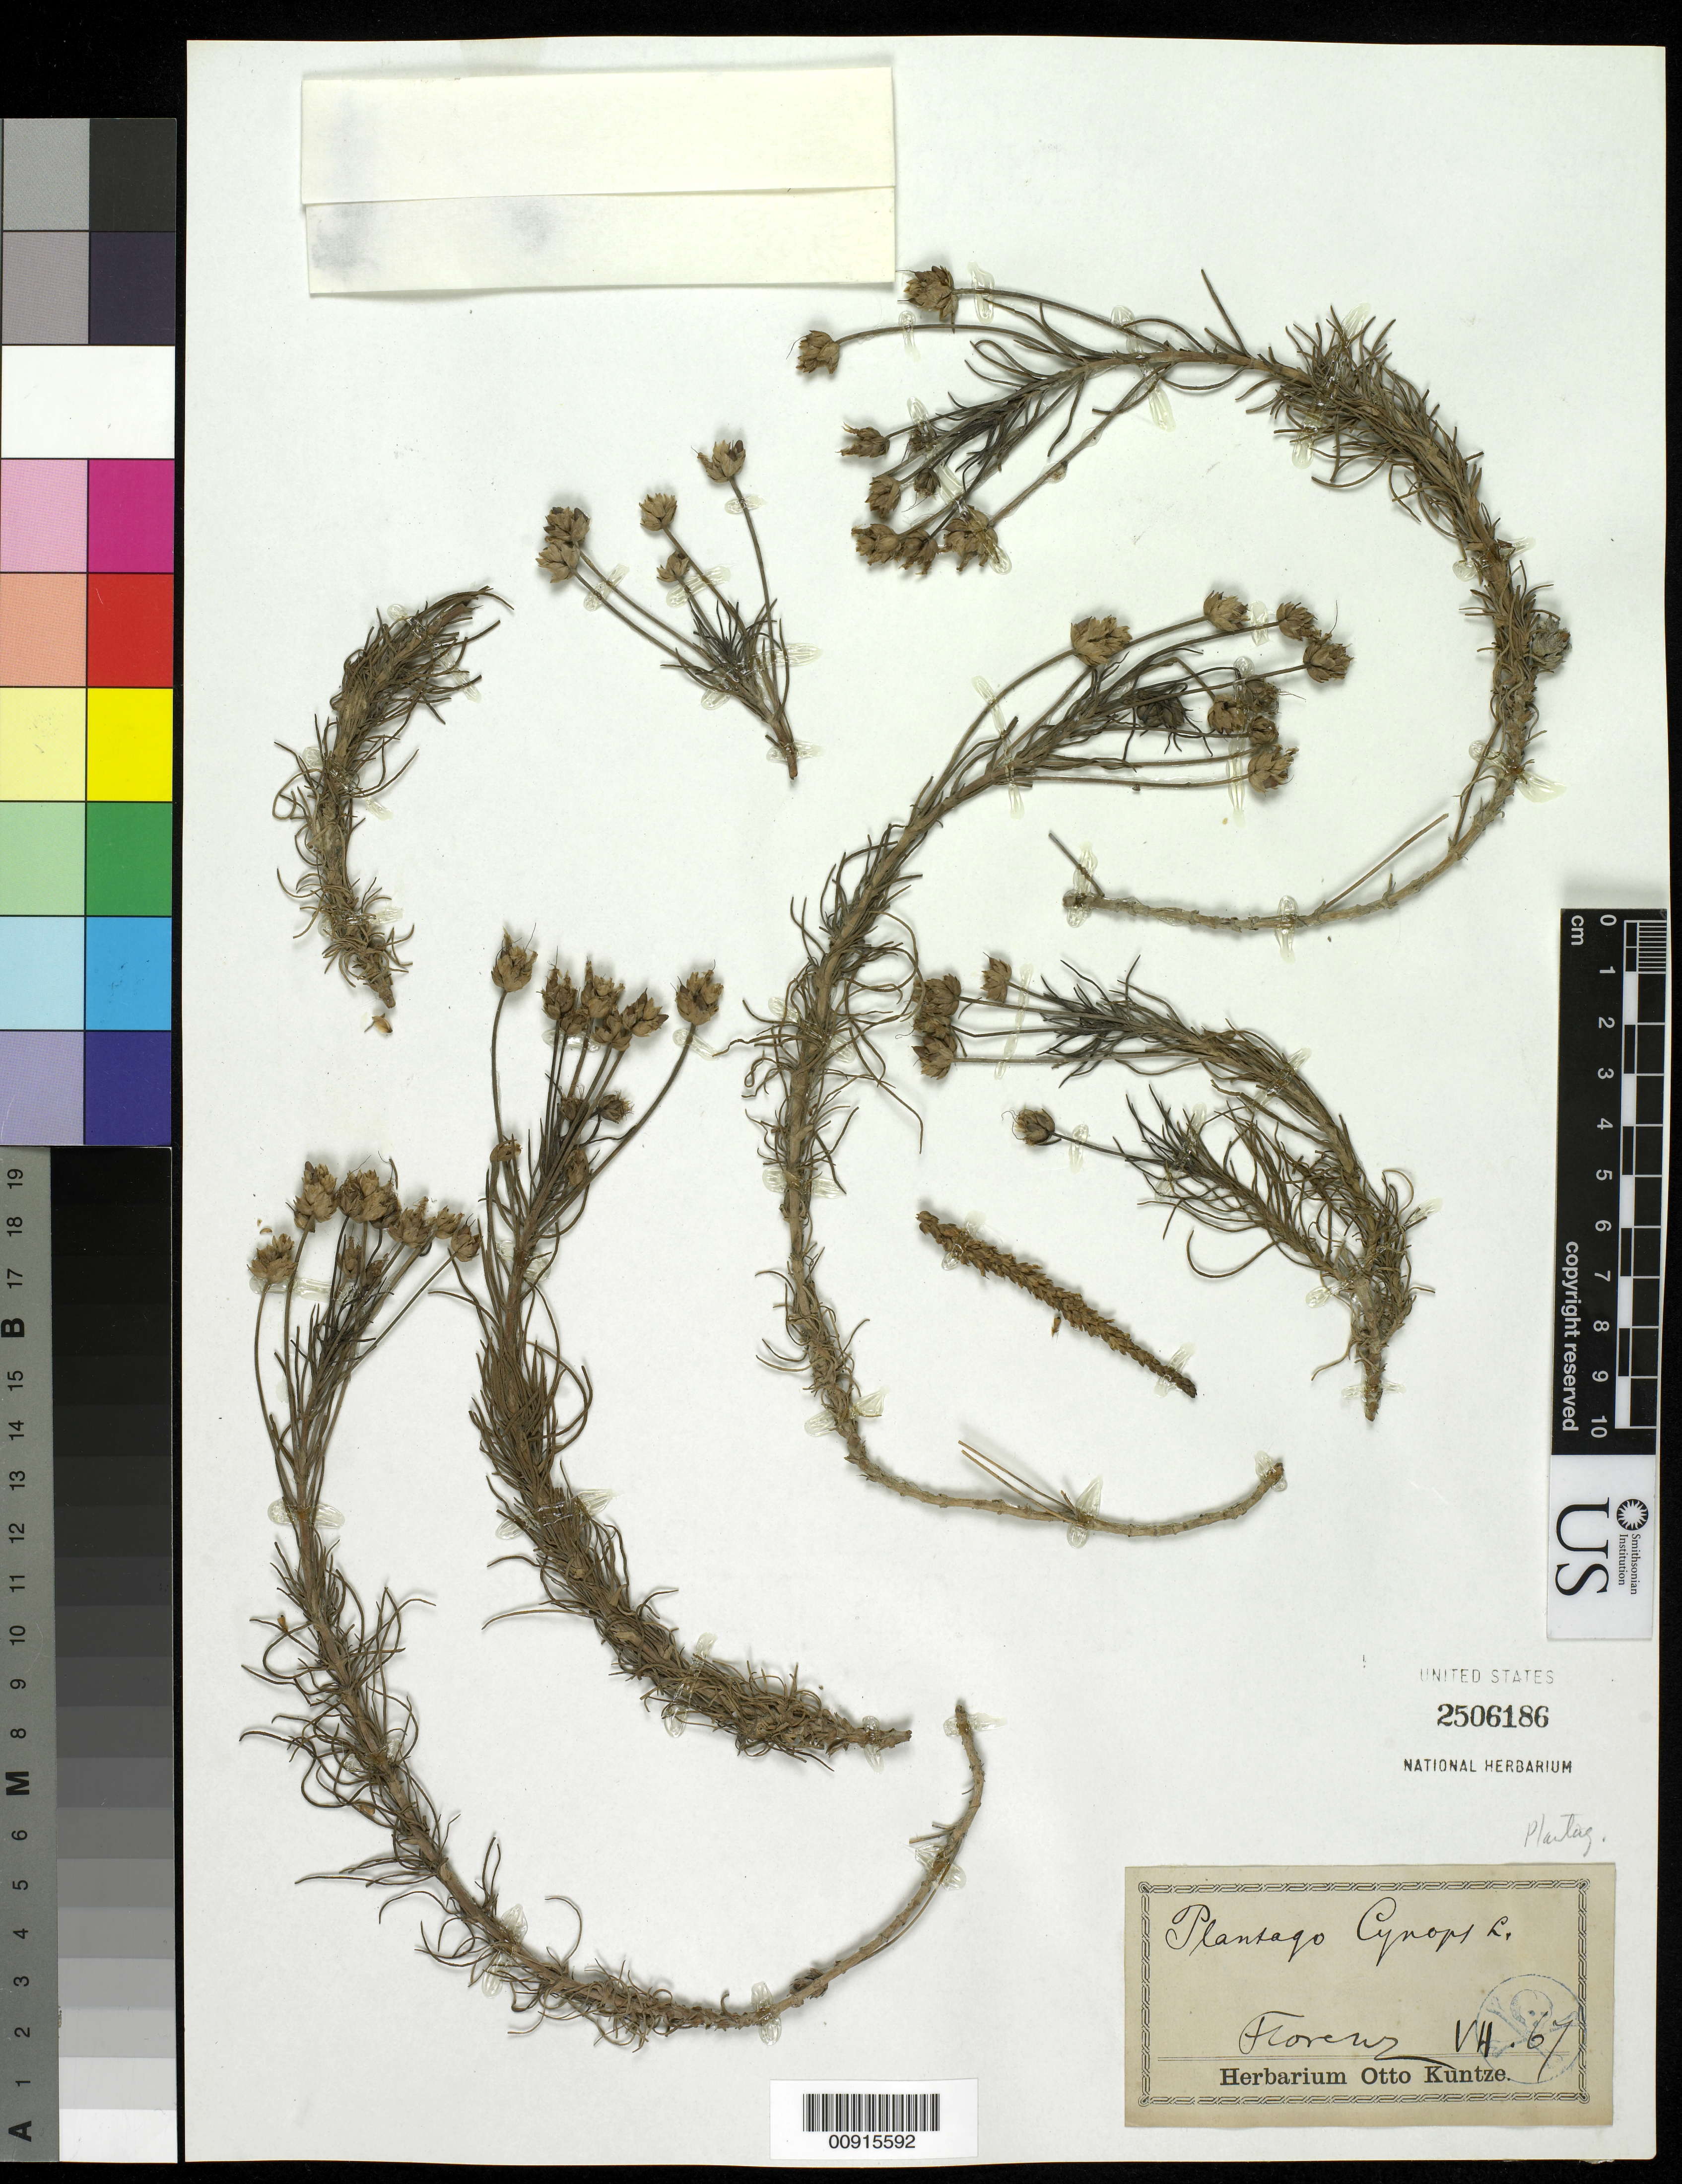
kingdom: Plantae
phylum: Tracheophyta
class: Magnoliopsida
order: Lamiales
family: Plantaginaceae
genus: Plantago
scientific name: Plantago sempervirens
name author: Crantz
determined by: Shipunov, Alexey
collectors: ex Herb. O. Kuntze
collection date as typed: V 4 (?) 67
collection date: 1867-05-04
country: Italy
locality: Florence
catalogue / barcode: US 2506186